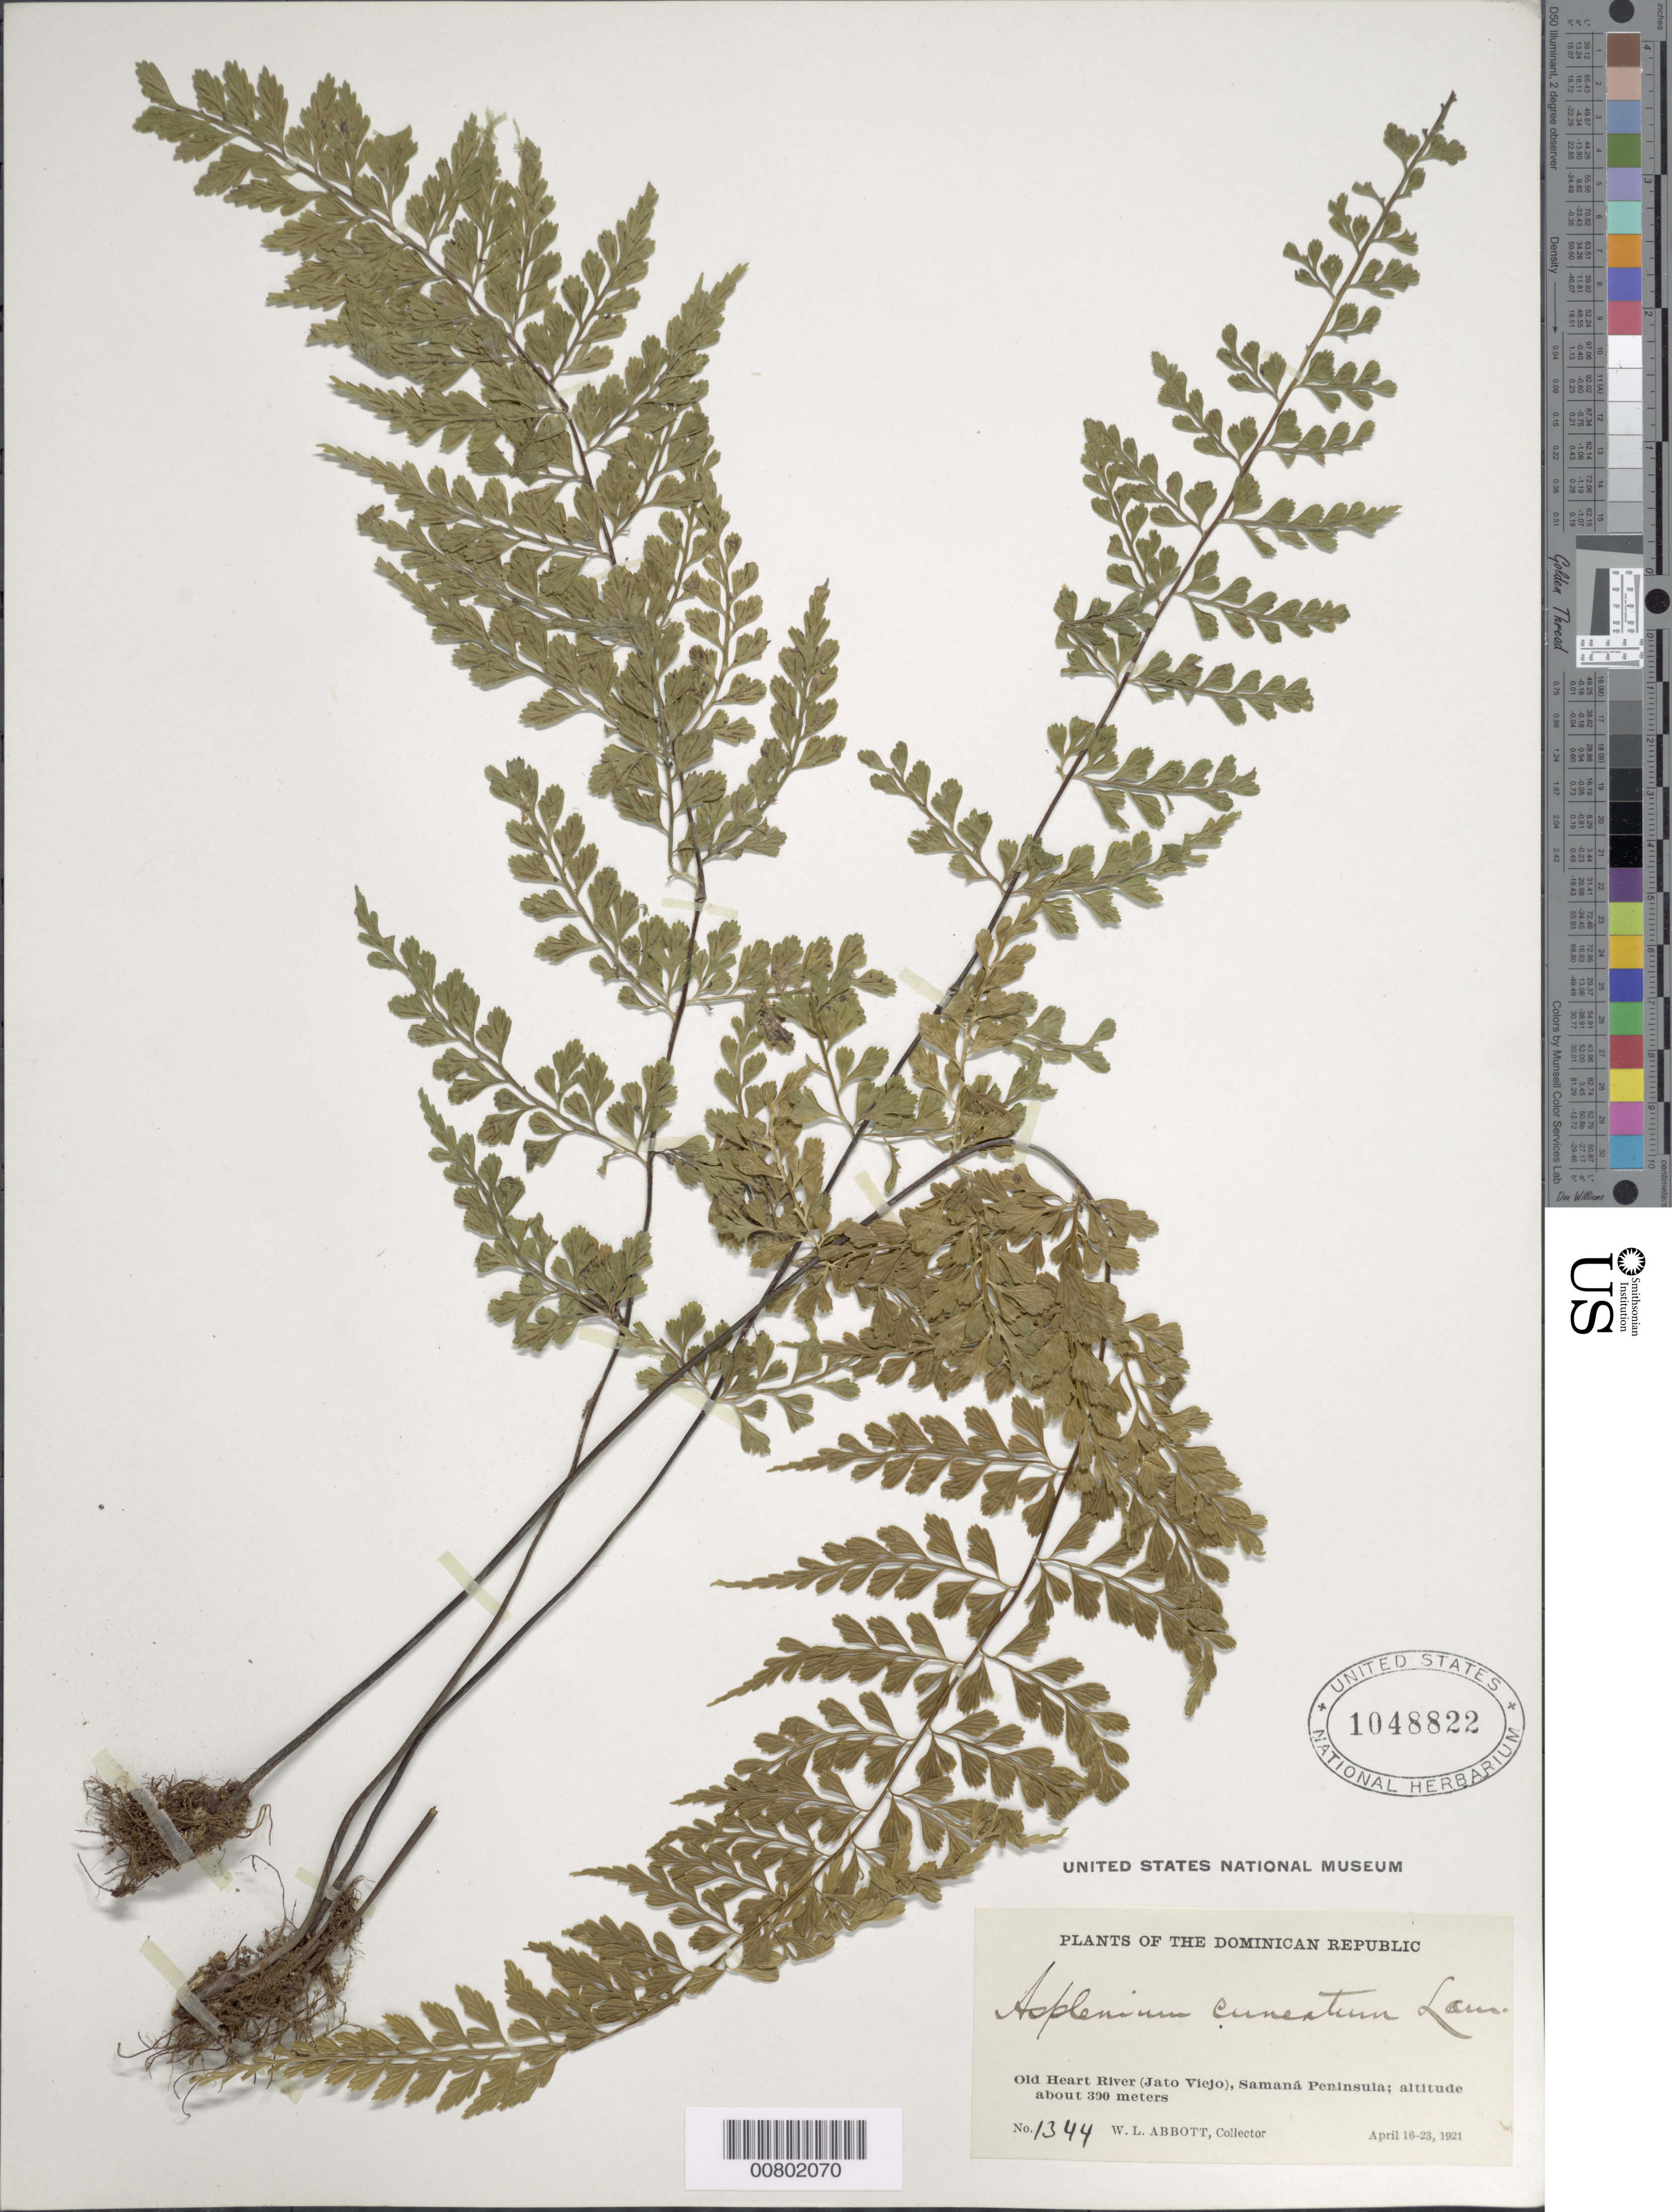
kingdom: Plantae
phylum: Tracheophyta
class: Polypodiopsida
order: Polypodiales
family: Aspleniaceae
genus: Asplenium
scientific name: Asplenium cuneatum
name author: Lam.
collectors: W. L. Abbott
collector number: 1344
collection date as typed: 16 Apr 1921 to 23 Apr 1921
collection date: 1921-04-16/1921-04-23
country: Dominican Republic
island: Hispaniola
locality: Samaná Peninsula, Old Heart River (Jato Viejo)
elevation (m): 300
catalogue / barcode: US 1048822